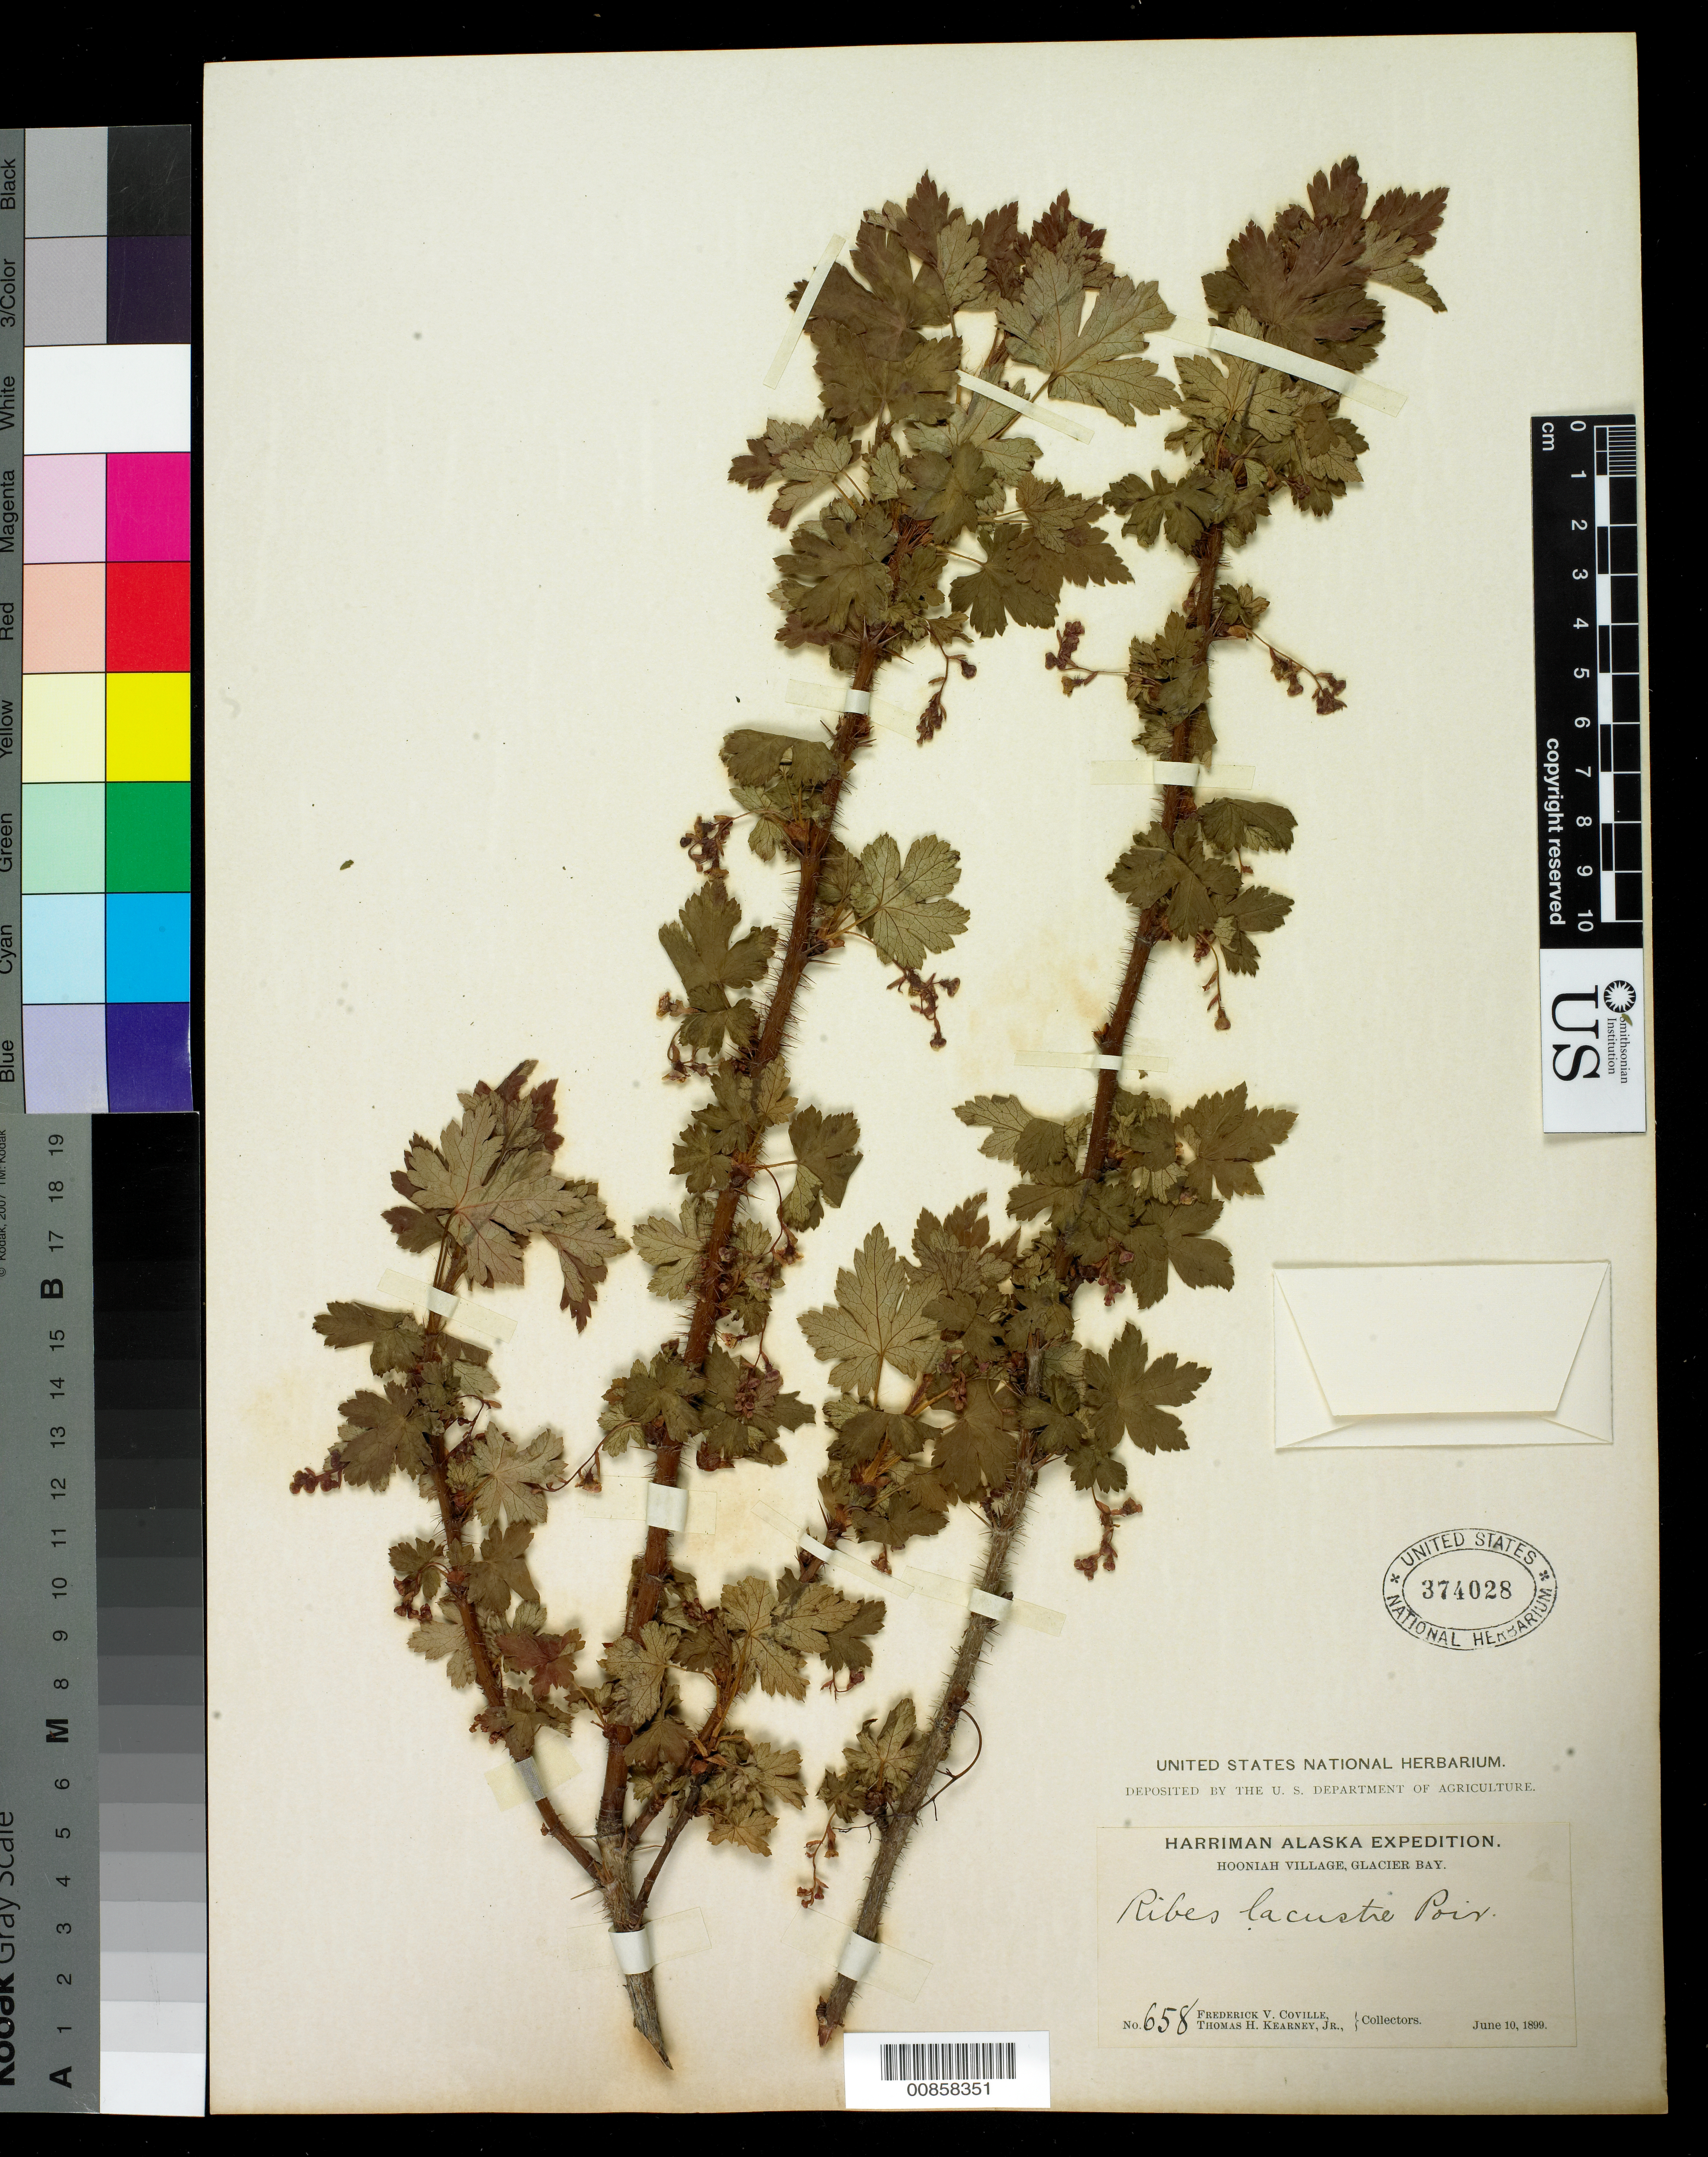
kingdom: Plantae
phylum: Tracheophyta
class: Magnoliopsida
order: Saxifragales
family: Grossulariaceae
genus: Ribes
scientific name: Ribes lacustre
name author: (Pers.) Poir.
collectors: F. V. Coville & T. H. Kearney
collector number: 658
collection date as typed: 10 Jun 1899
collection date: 1899-06-10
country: United States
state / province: Alaska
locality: Hooniah Village, Glacier Bay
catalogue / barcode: US 374028